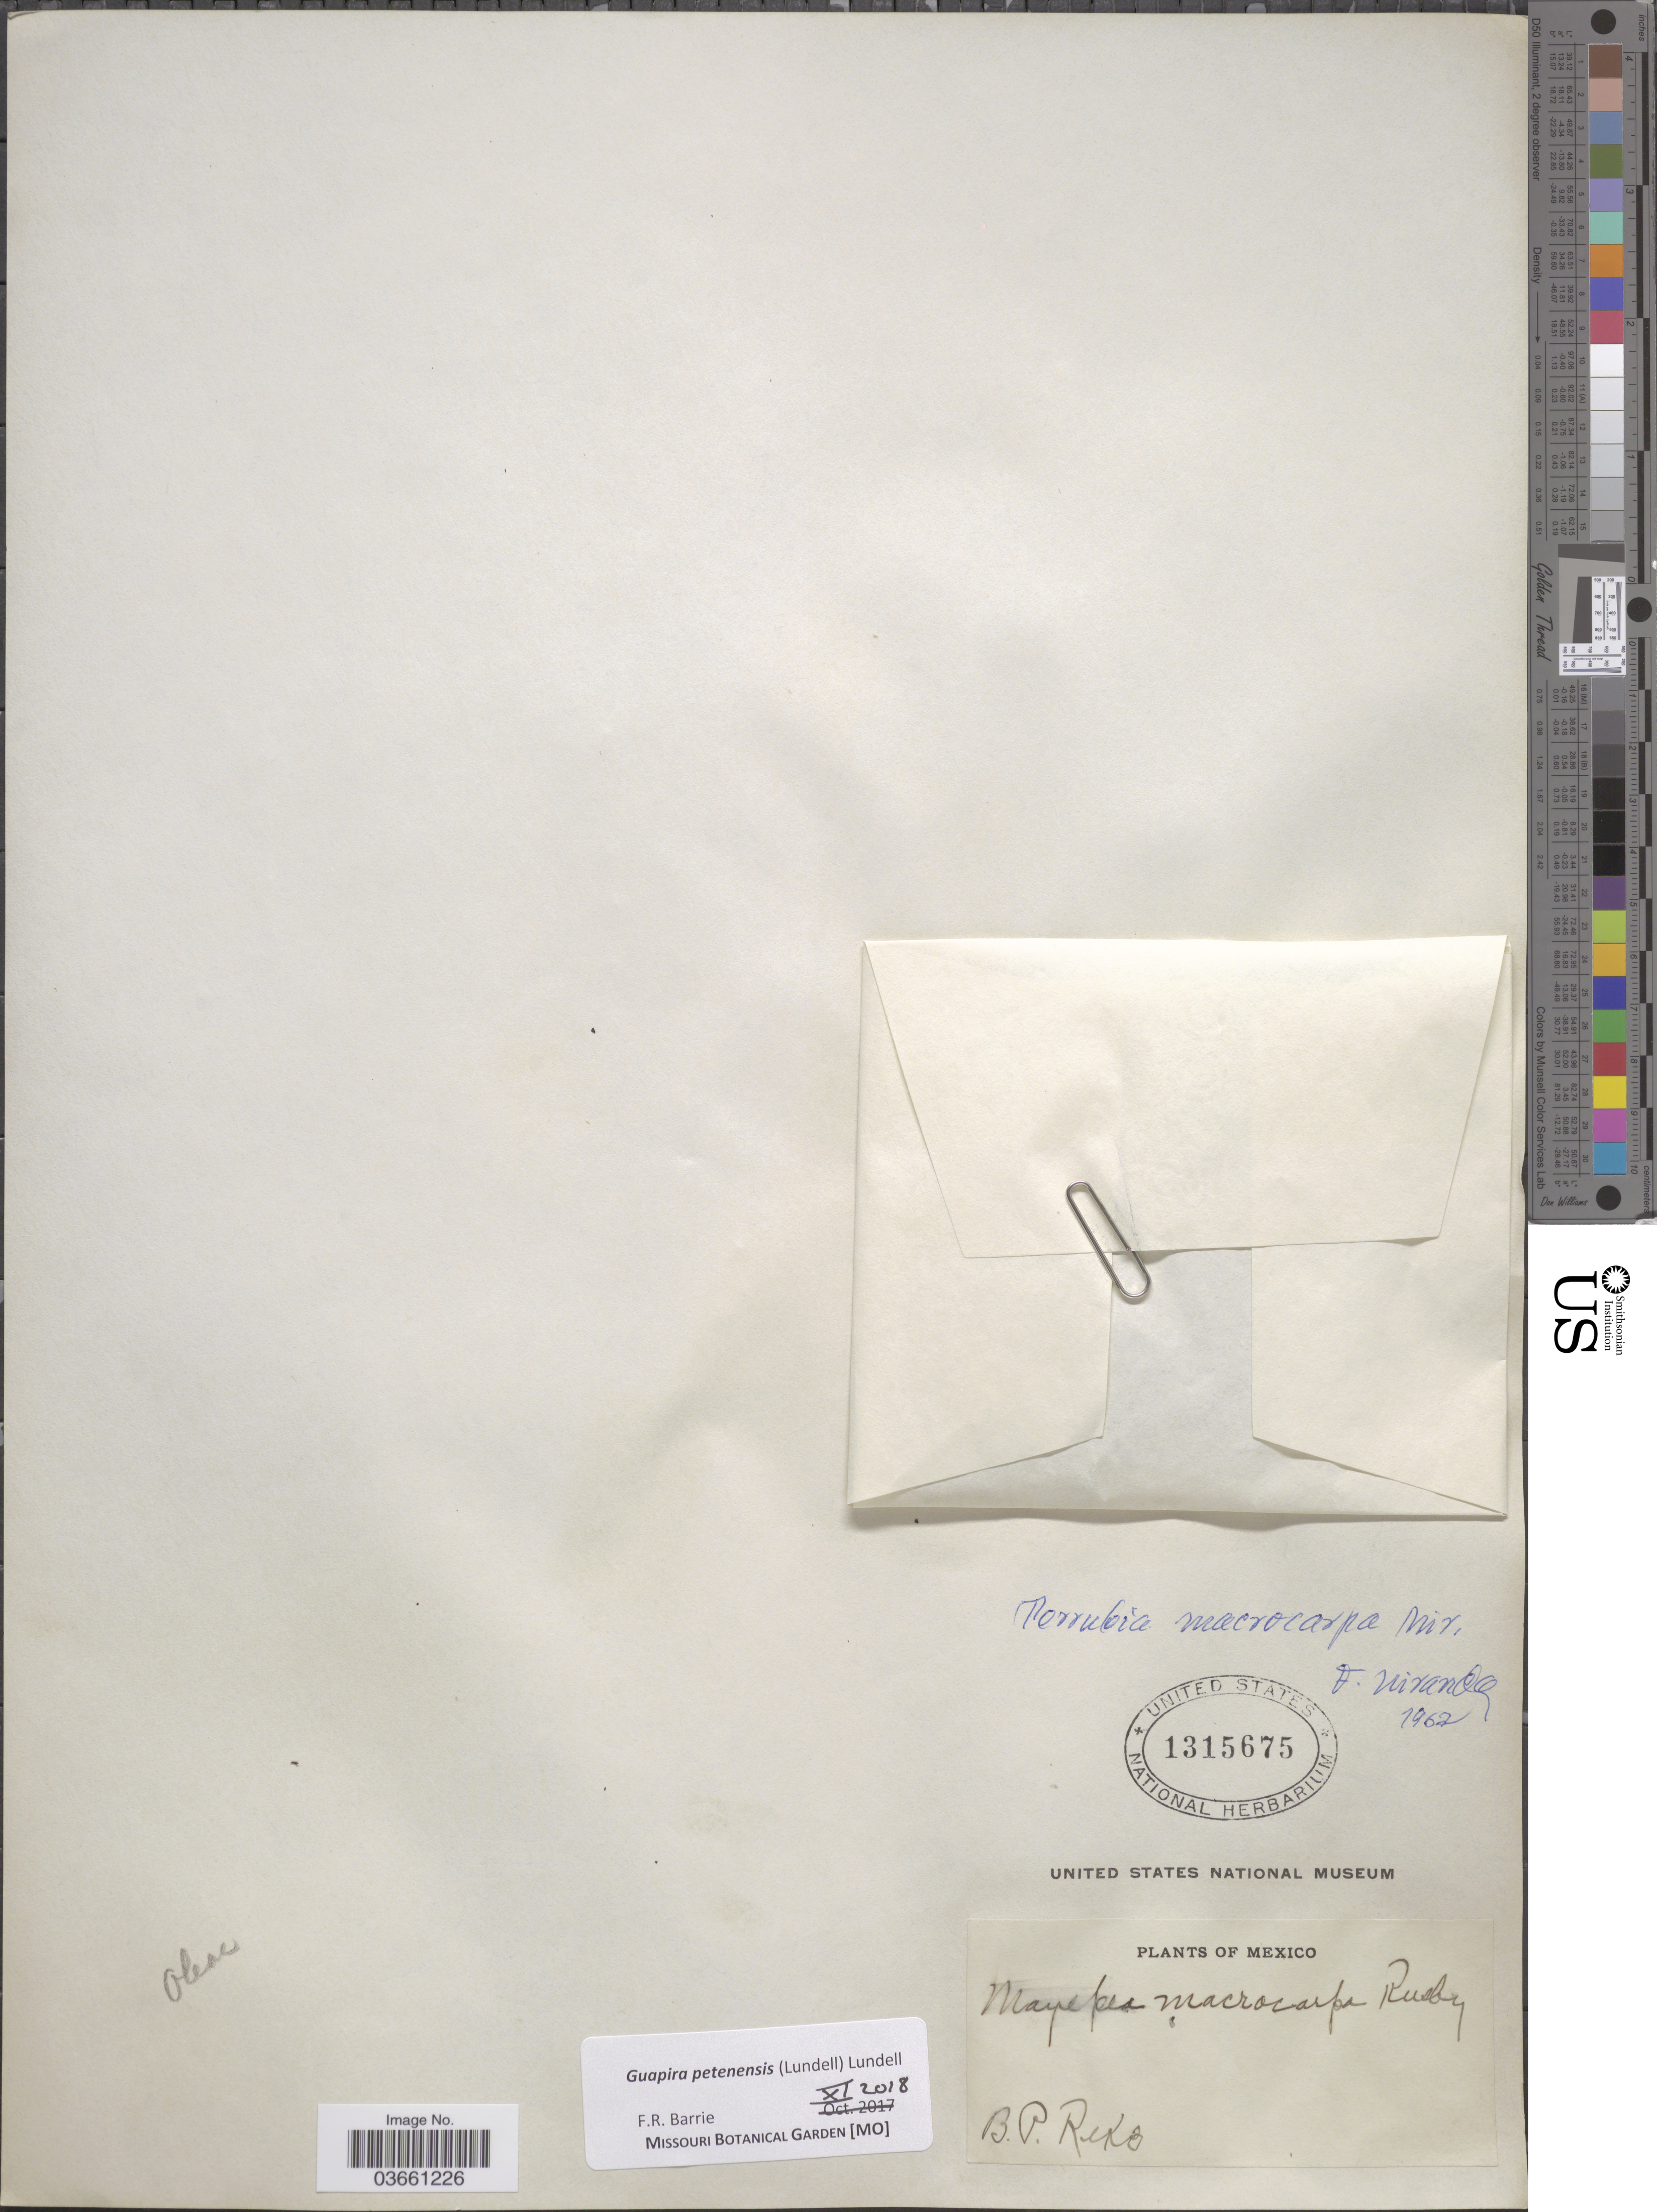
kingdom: Plantae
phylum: Tracheophyta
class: Magnoliopsida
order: Caryophyllales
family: Nyctaginaceae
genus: Guapira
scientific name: Guapira petenensis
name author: (Lundell) Lundell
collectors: B. P. Reko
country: Mexico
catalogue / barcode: US 1315675